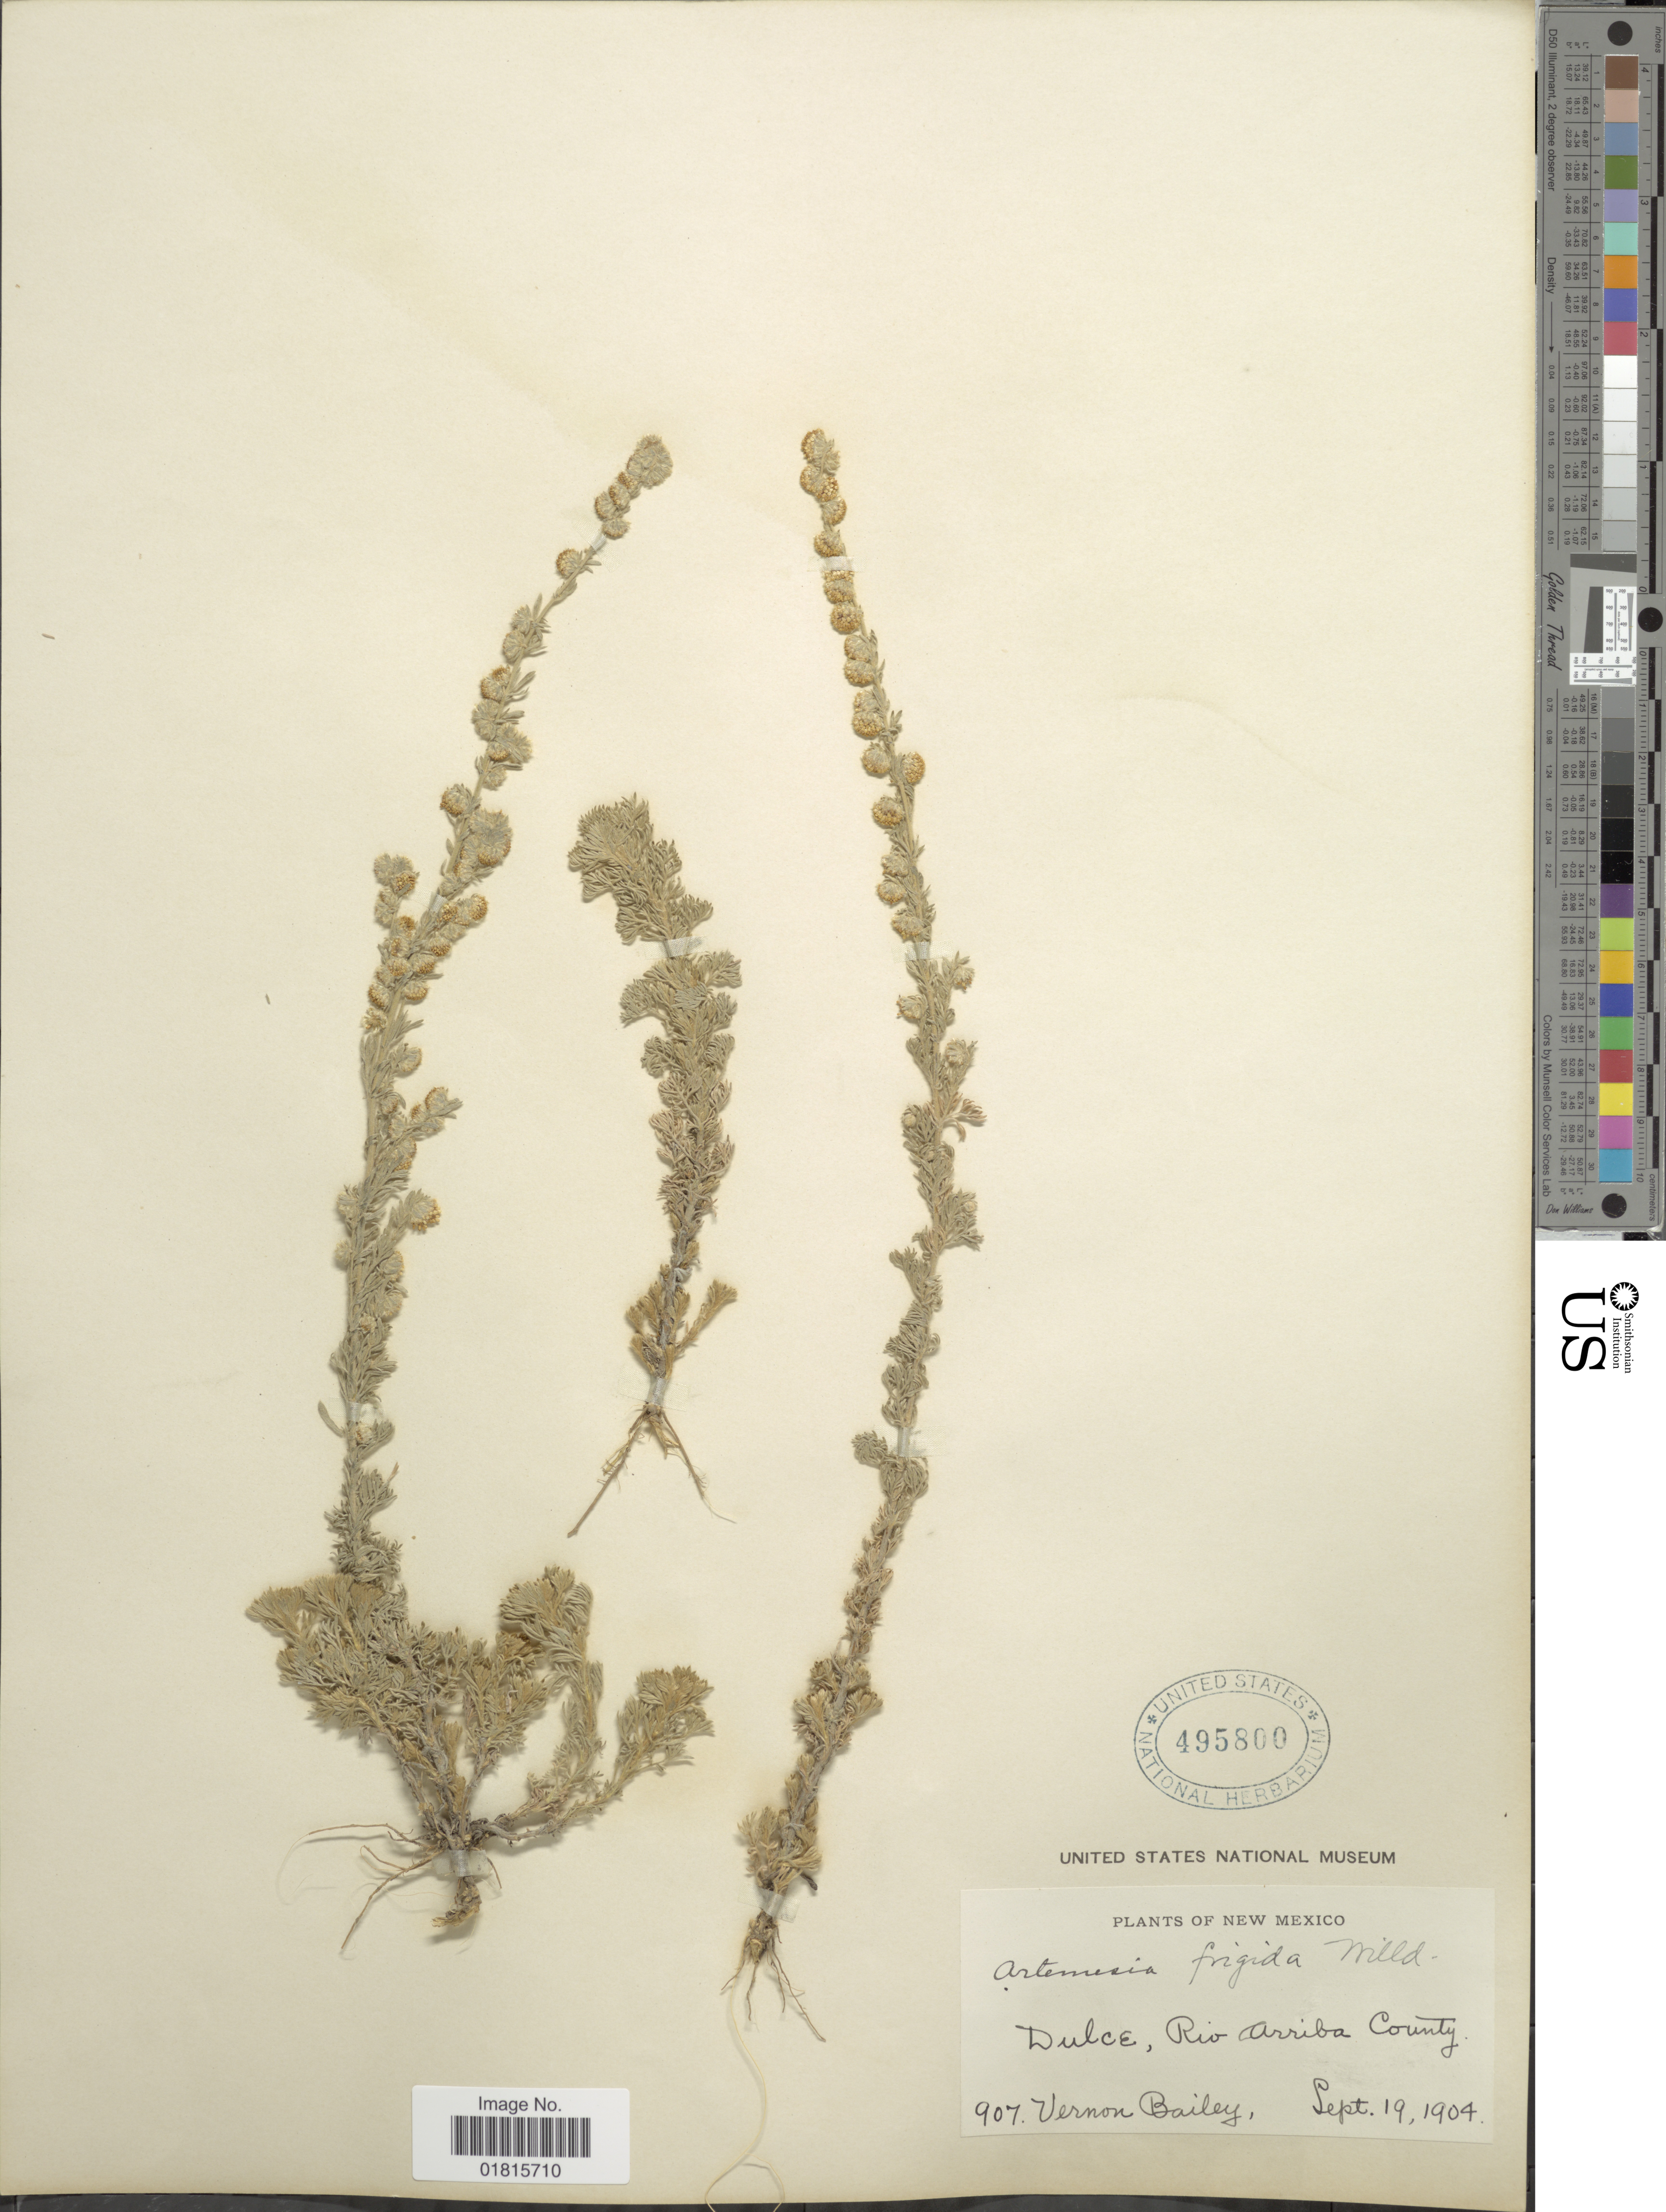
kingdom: Plantae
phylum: Tracheophyta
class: Magnoliopsida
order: Asterales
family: Asteraceae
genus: Artemisia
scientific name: Artemisia frigida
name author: Willd.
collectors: V. O. Bailey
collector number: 907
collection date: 1904-09-19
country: United States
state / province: New Mexico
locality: Dulce, Riv Arriba County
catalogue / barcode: US 495800